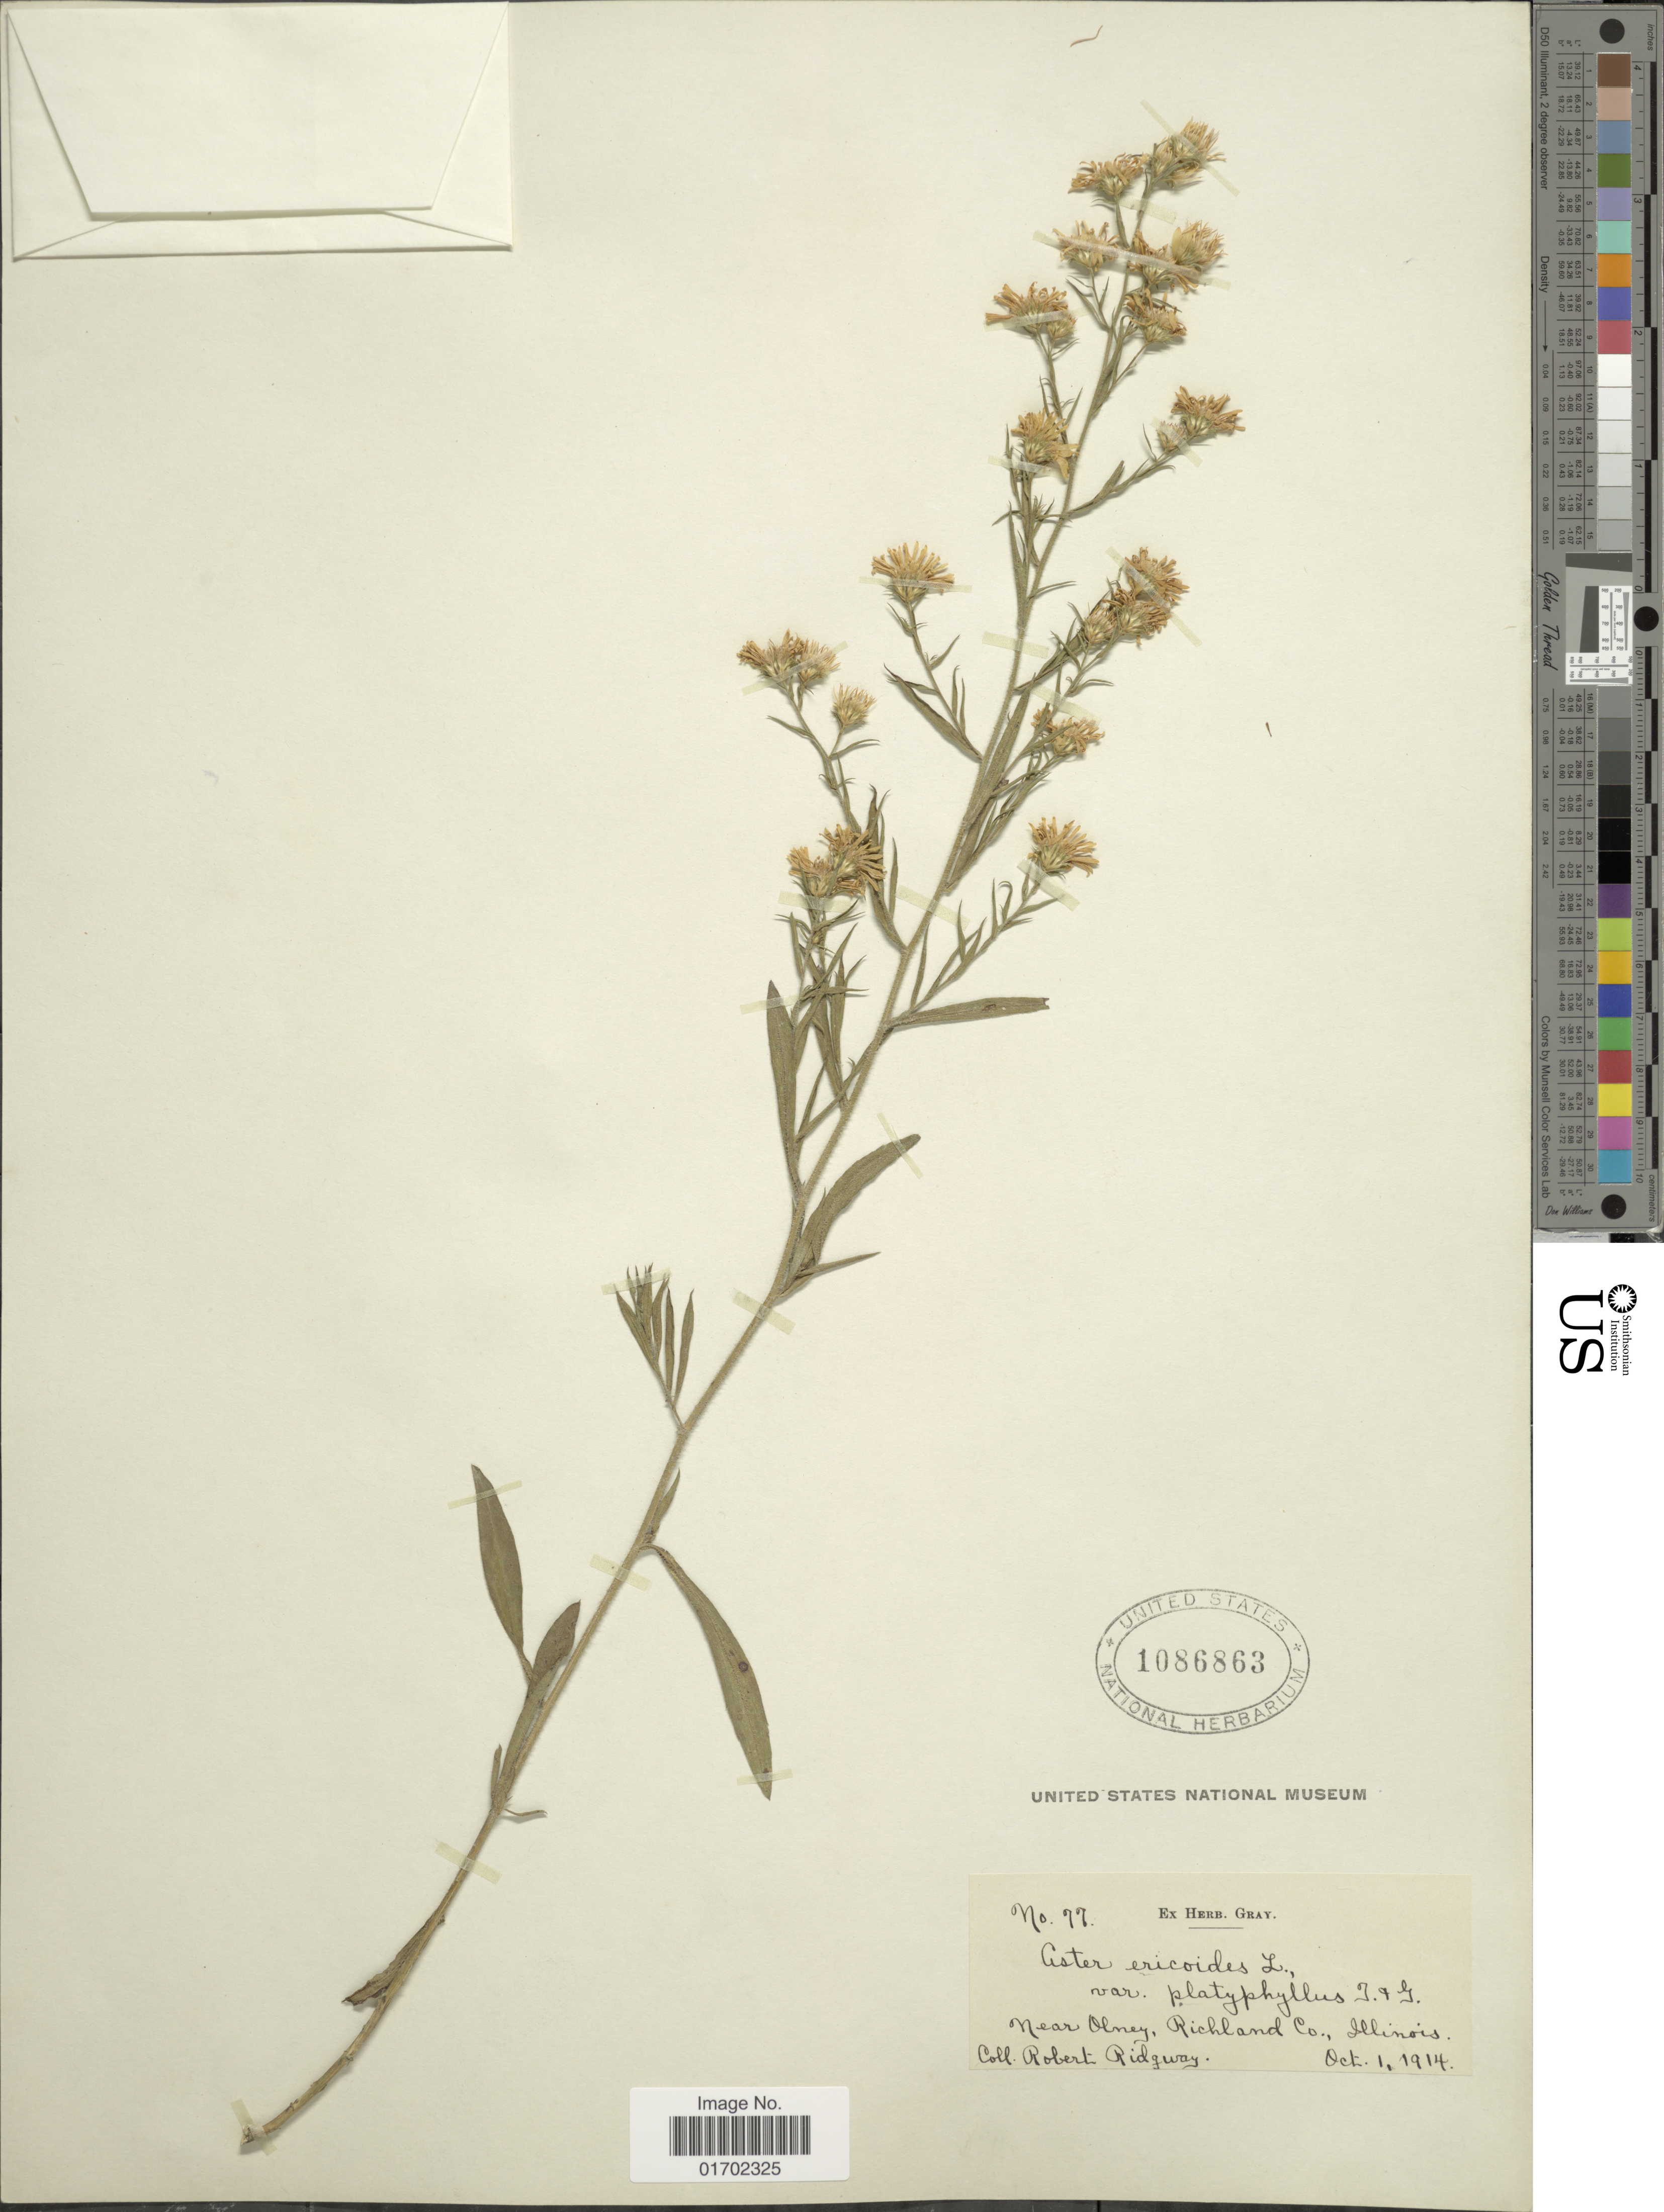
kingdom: Plantae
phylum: Tracheophyta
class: Magnoliopsida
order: Asterales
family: Asteraceae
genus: Symphyotrichum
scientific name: Symphyotrichum pilosum var. pilosum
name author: (Willd.) G.L. Nesom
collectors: R. Ridgway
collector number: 77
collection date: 1914-10-01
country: United States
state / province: Illinois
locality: Near Olney, Richland Co.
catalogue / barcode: US 1086863